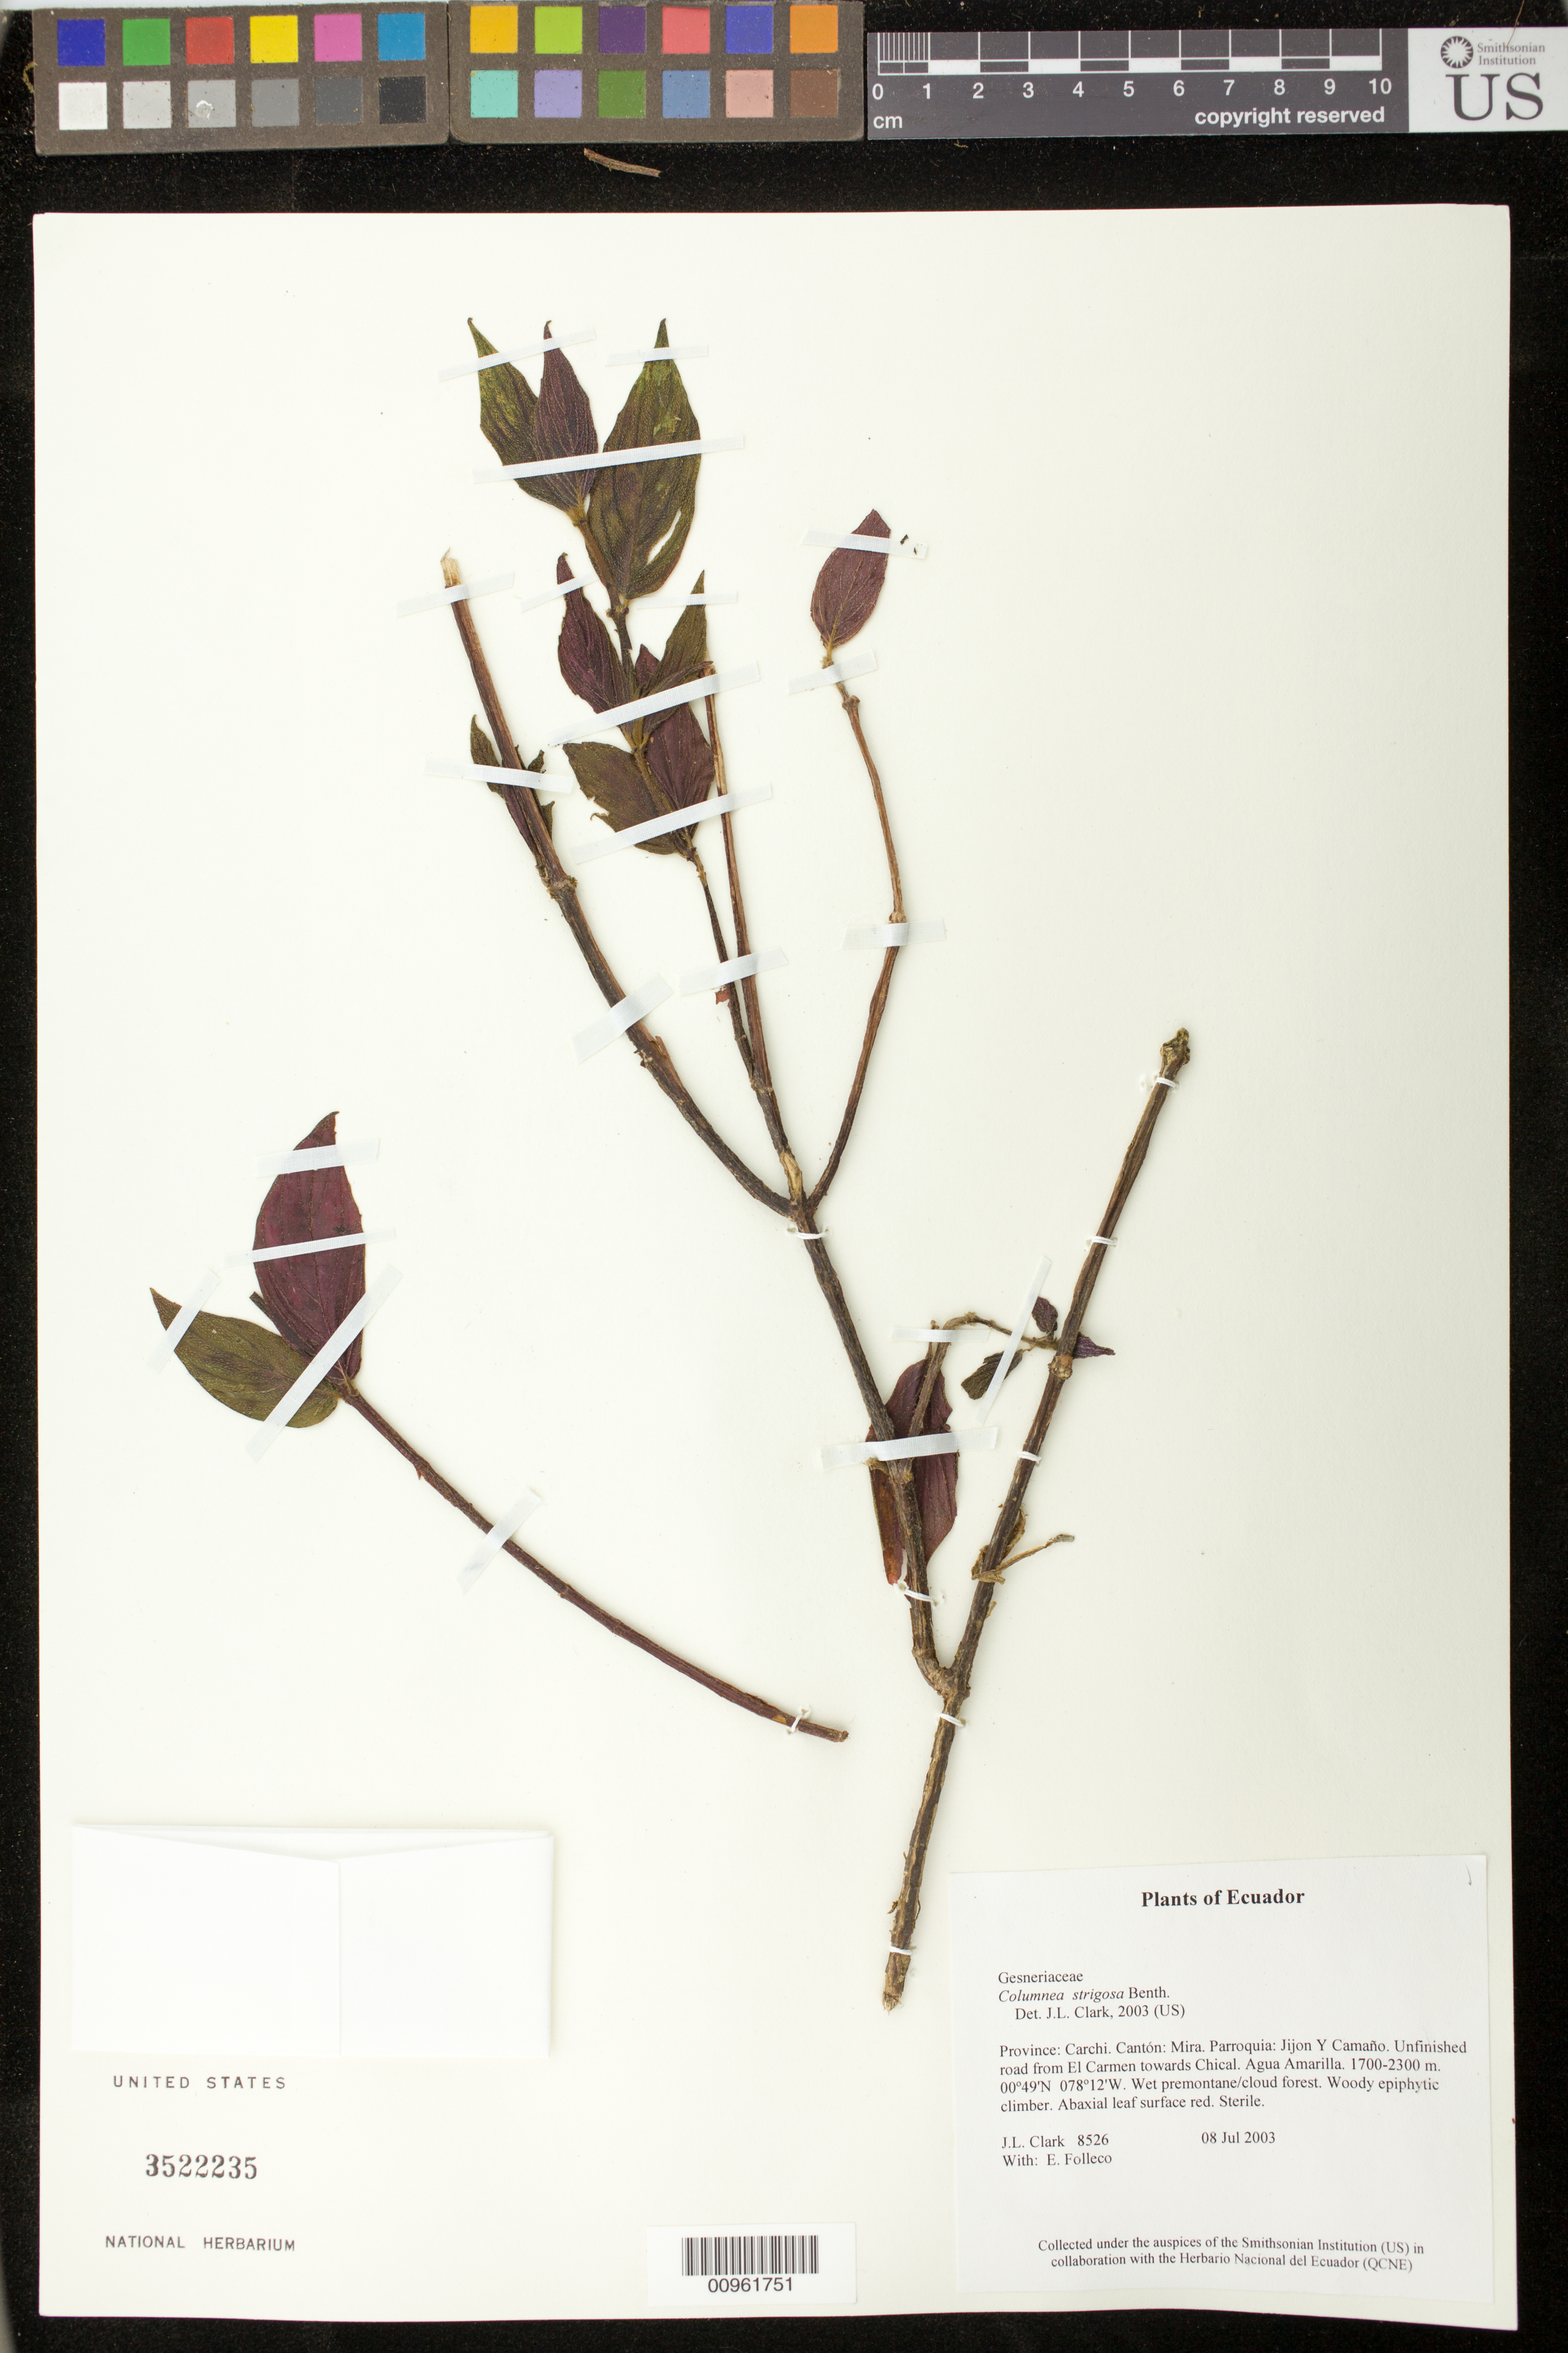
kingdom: Plantae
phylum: Tracheophyta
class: Magnoliopsida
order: Lamiales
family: Gesneriaceae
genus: Columnea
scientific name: Columnea strigosa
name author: Benth.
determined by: Clark, J. L., (SEL), The Marie Selby Botanical Garden (UNITED STATES)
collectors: J. L. Clark & E. Folleco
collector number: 8526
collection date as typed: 08 Jul 2003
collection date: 2003-07-08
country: Ecuador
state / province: Carchi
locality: Mira. Parroquia: Jijon Y Camaño. Unfinished road from El Carmen towards Chical. Agua Amarilla.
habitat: Wet premontane/cloud forest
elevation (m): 1700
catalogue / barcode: US 3522235